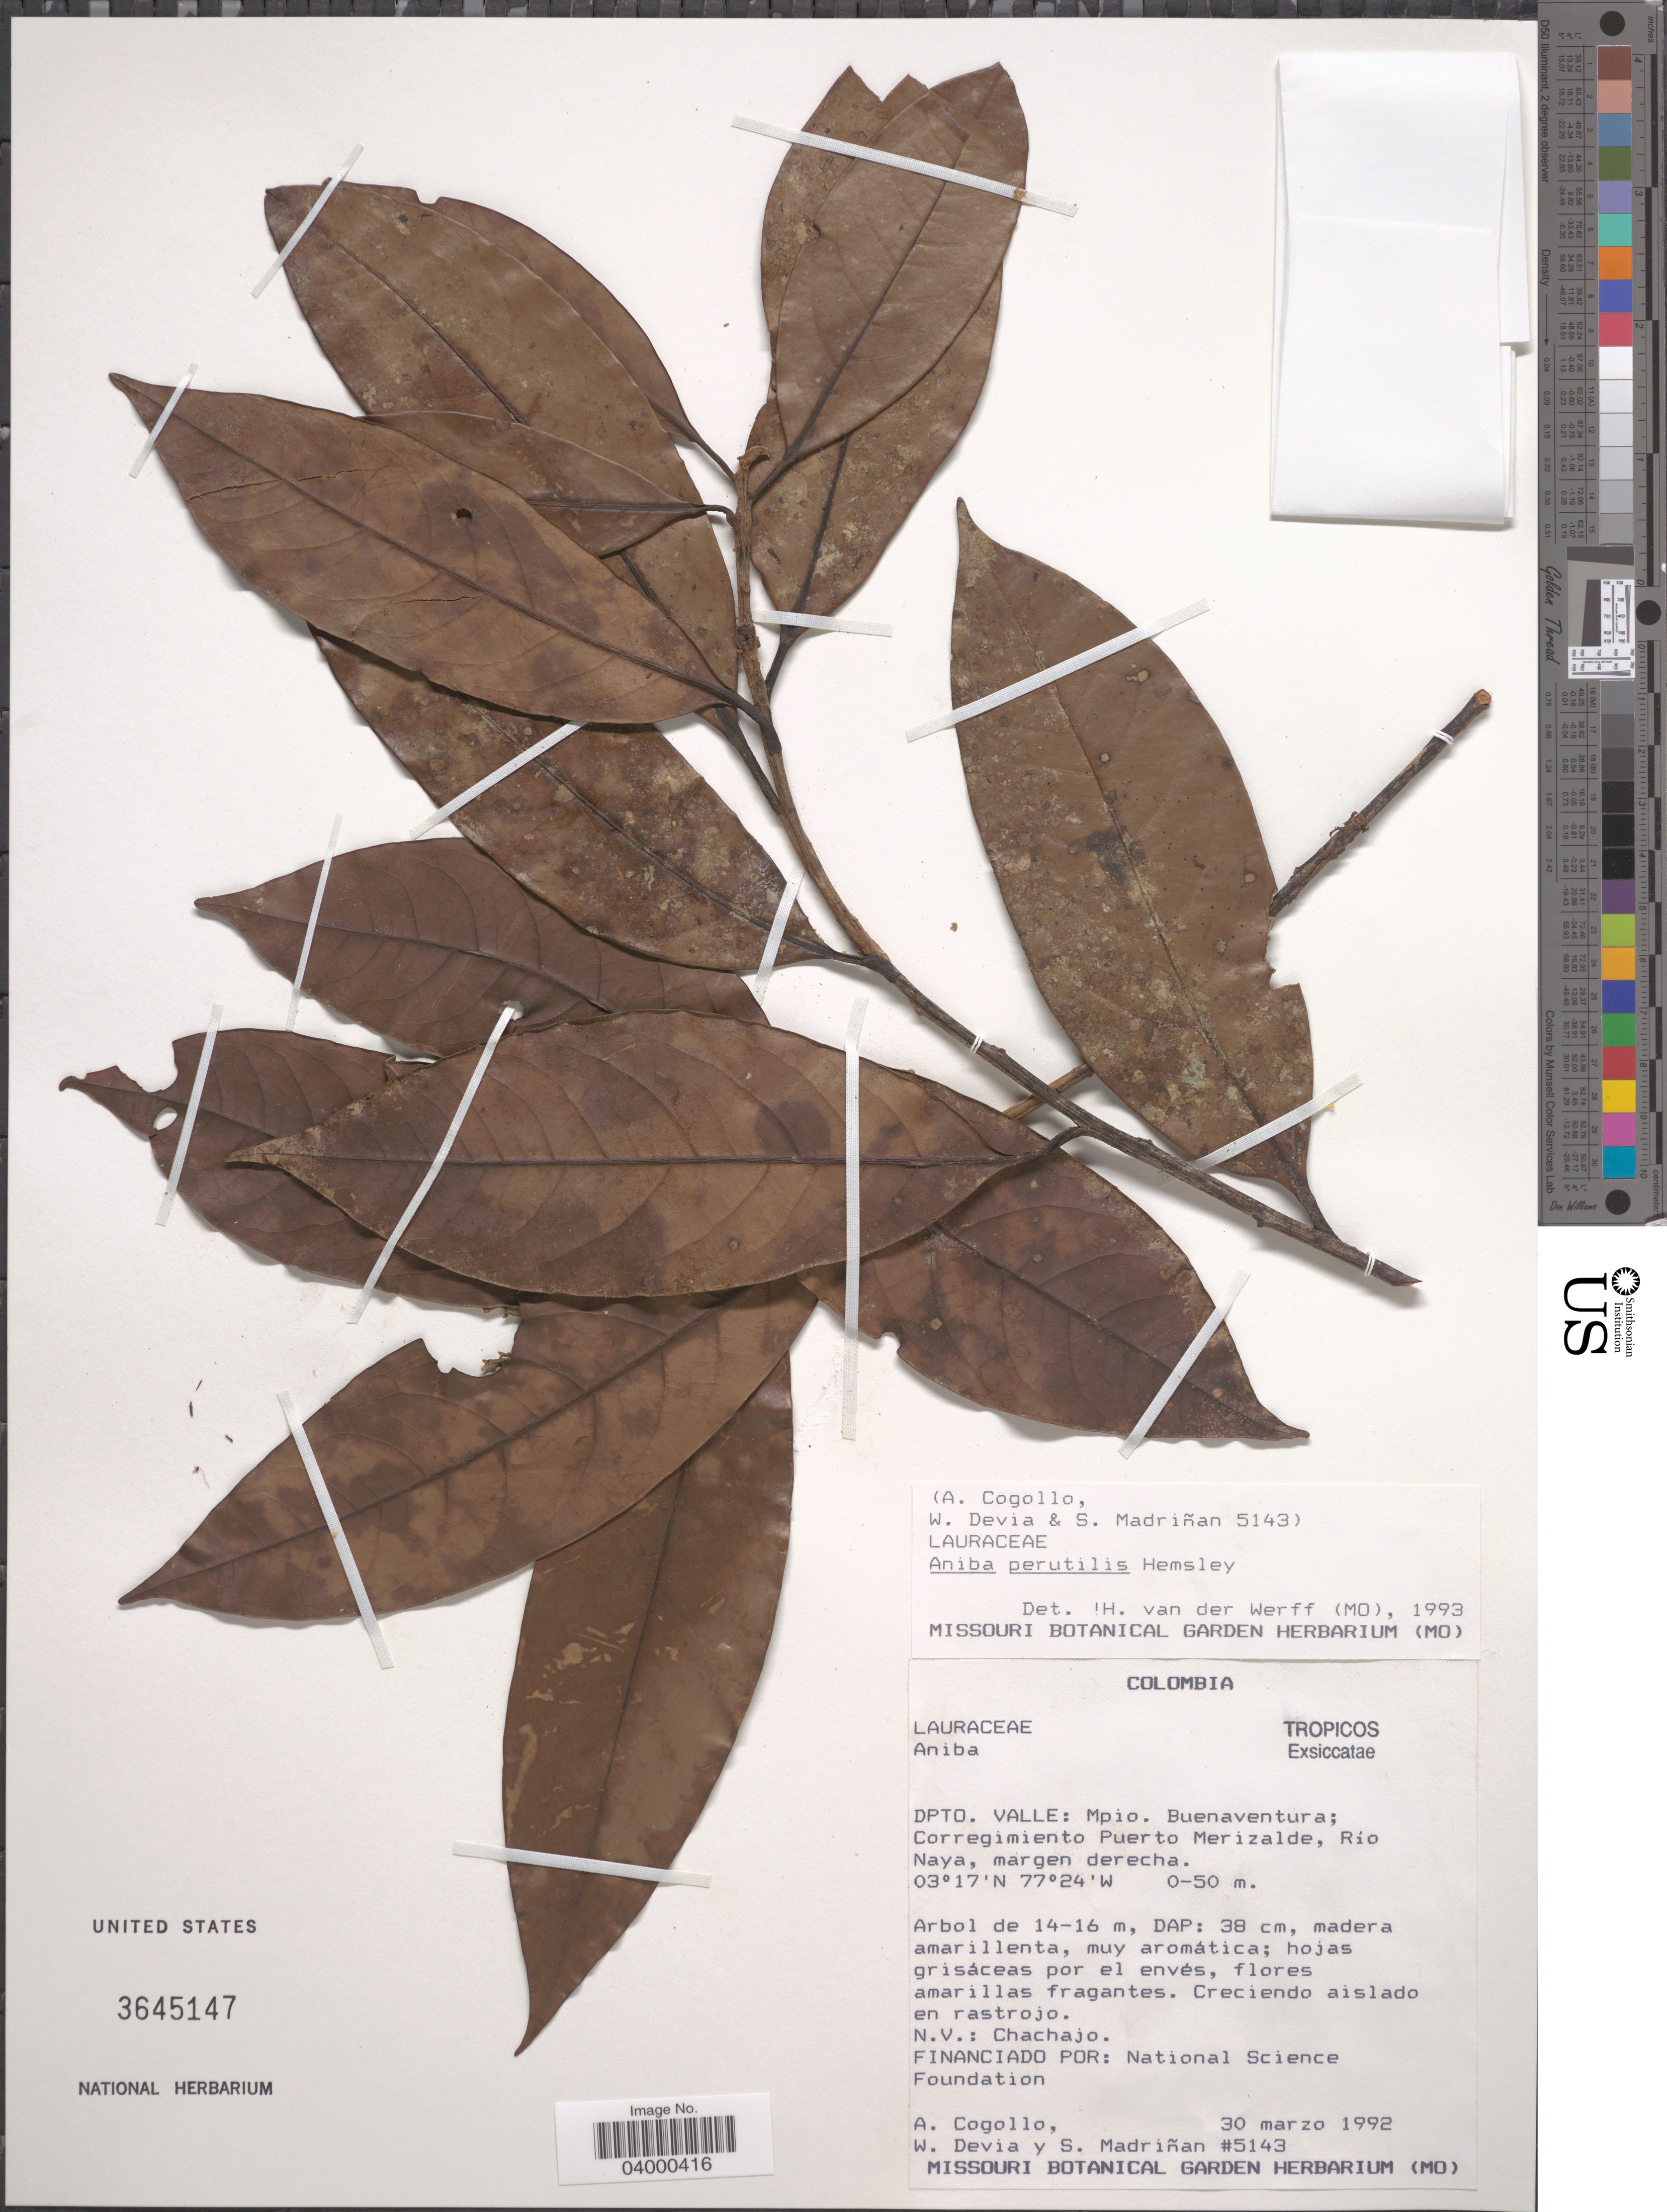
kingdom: Plantae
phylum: Tracheophyta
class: Magnoliopsida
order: Laurales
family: Lauraceae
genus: Aniba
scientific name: Aniba perutilis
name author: Hemsl.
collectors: A. Cogollo, W. Devia & S. Madriñán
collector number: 5143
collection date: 1992-03-30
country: Colombia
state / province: Valle del Cauca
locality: Dpto. Valle: Mpio. Buenaventura; Corregimiento Puerto Merizalde, Río Naya, margen derecha.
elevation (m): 0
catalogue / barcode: US 3645147